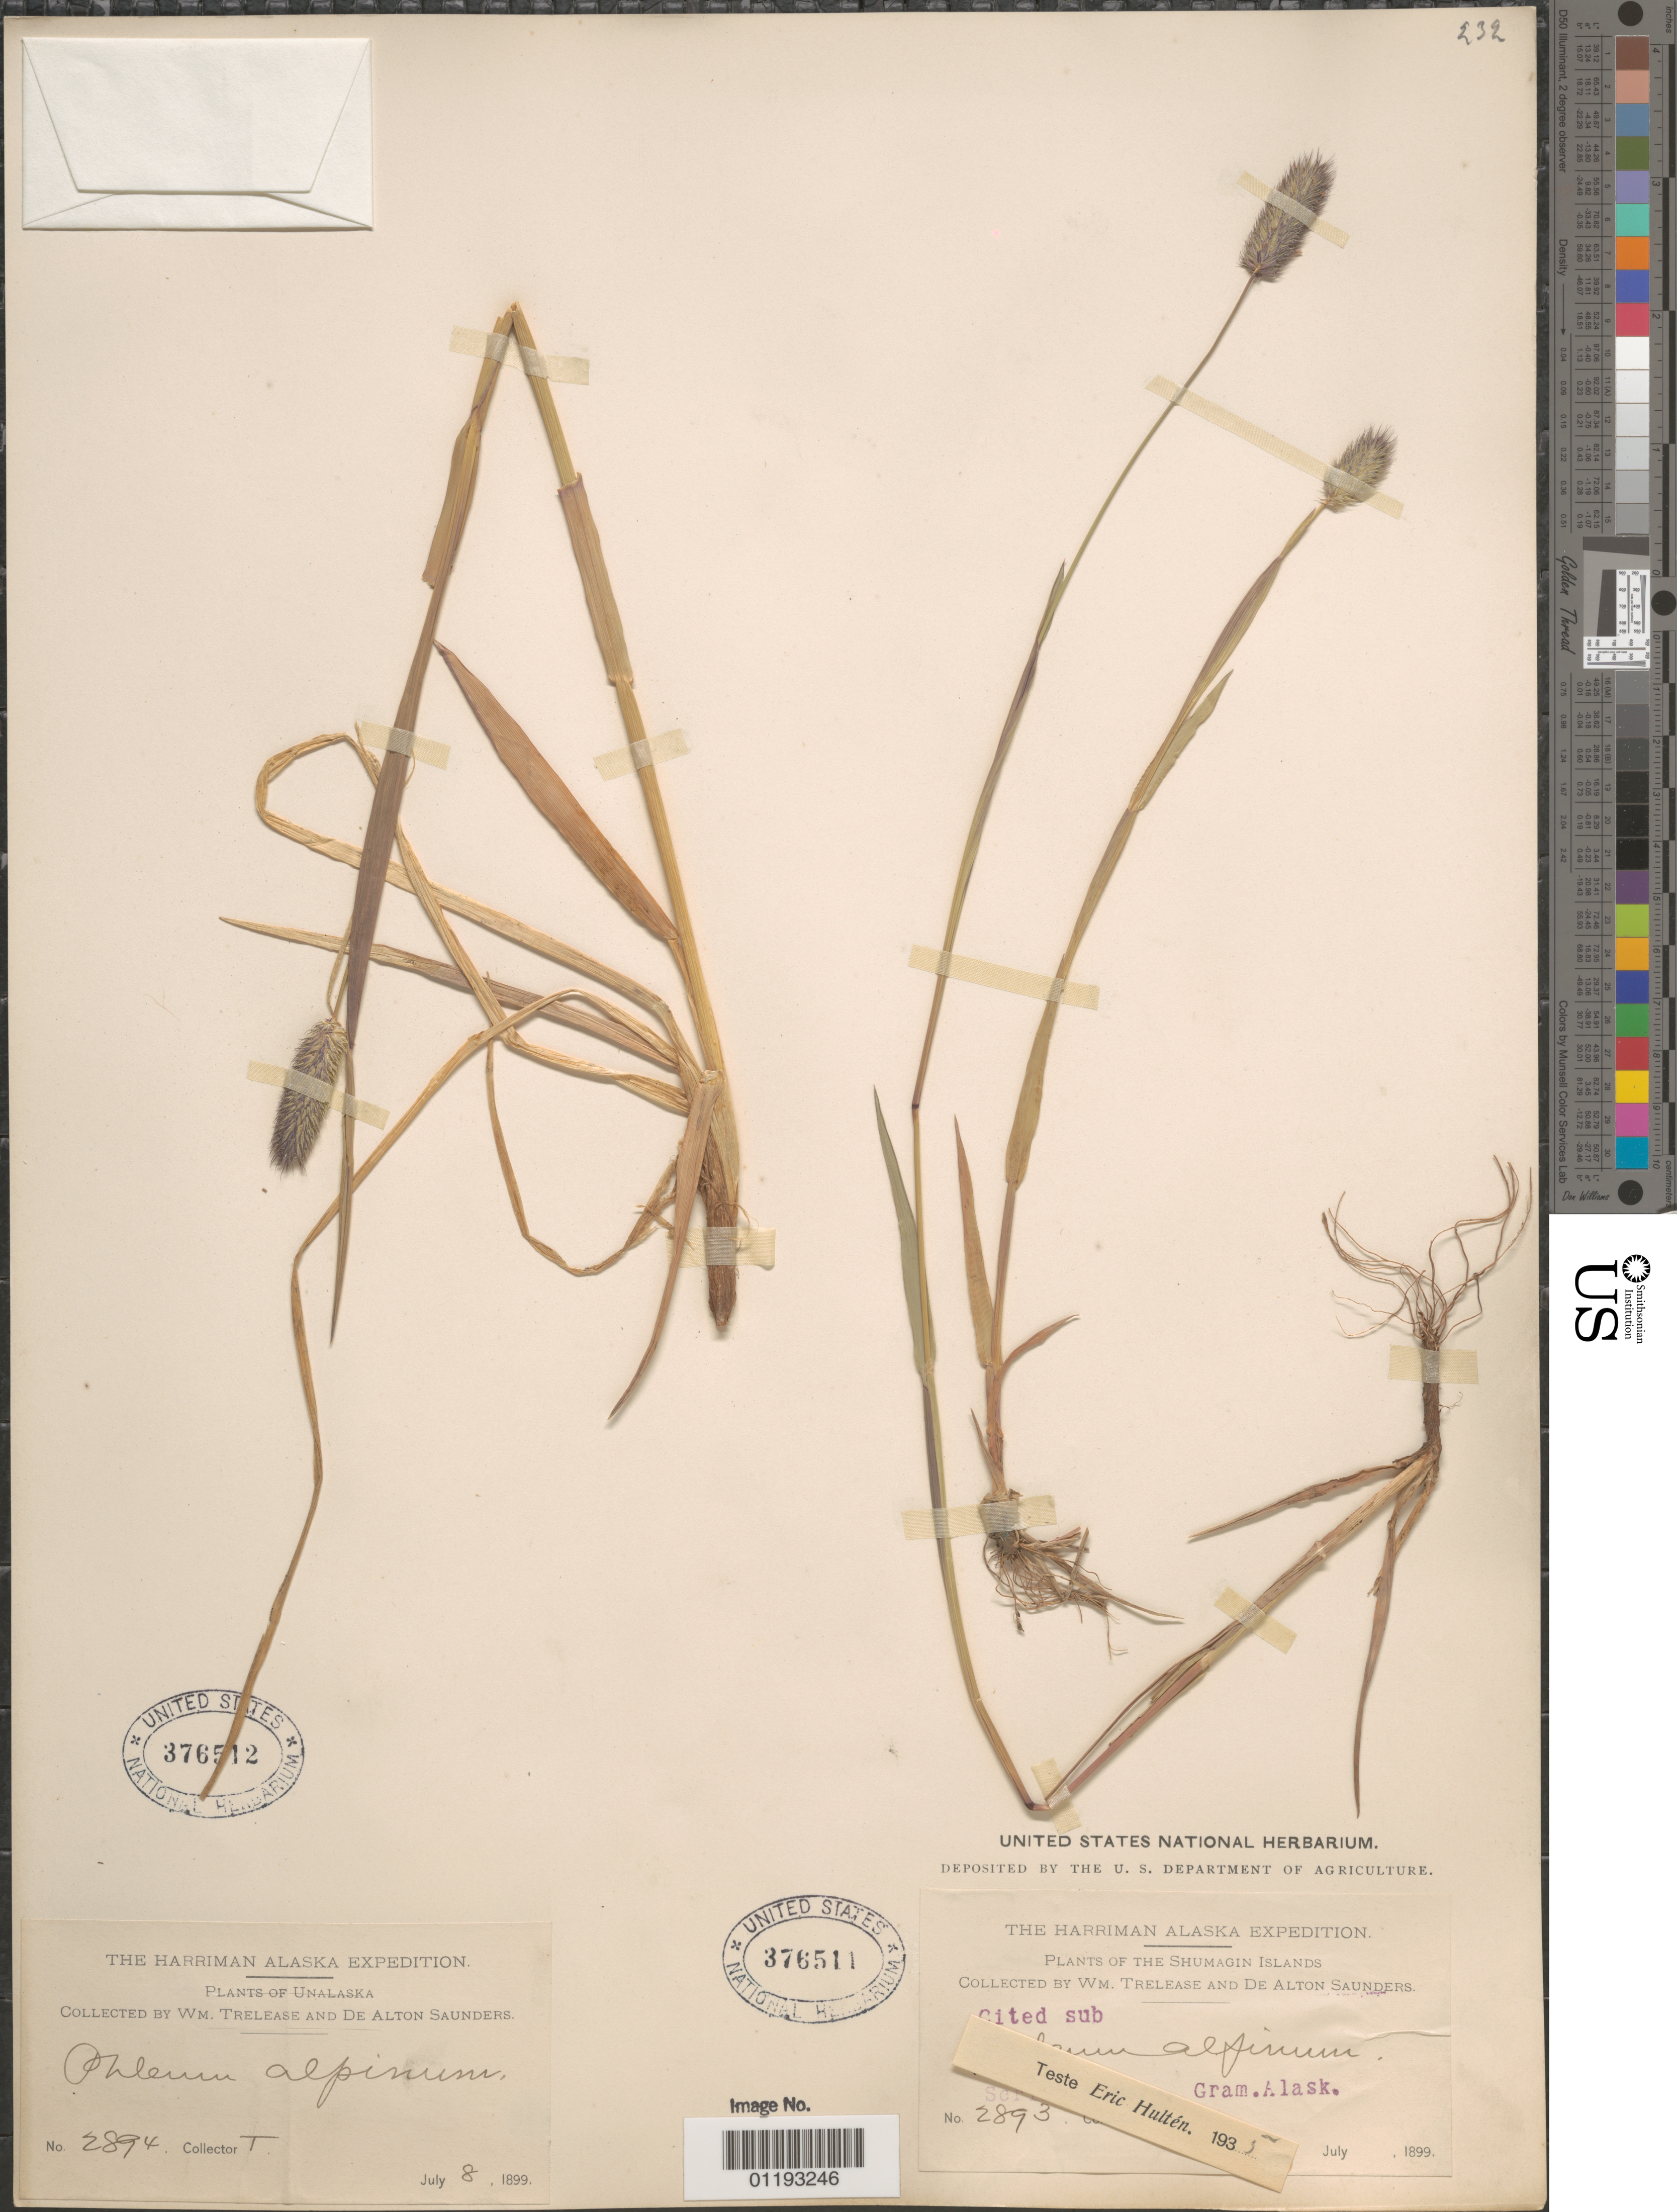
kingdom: Plantae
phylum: Tracheophyta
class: Liliopsida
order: Poales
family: Poaceae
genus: Phleum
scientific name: Phleum alpinum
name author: L.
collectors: W. Trelease & D. Saunders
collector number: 2894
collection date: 1899-07-08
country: United States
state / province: Alaska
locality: Unalaska.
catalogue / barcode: US 376512